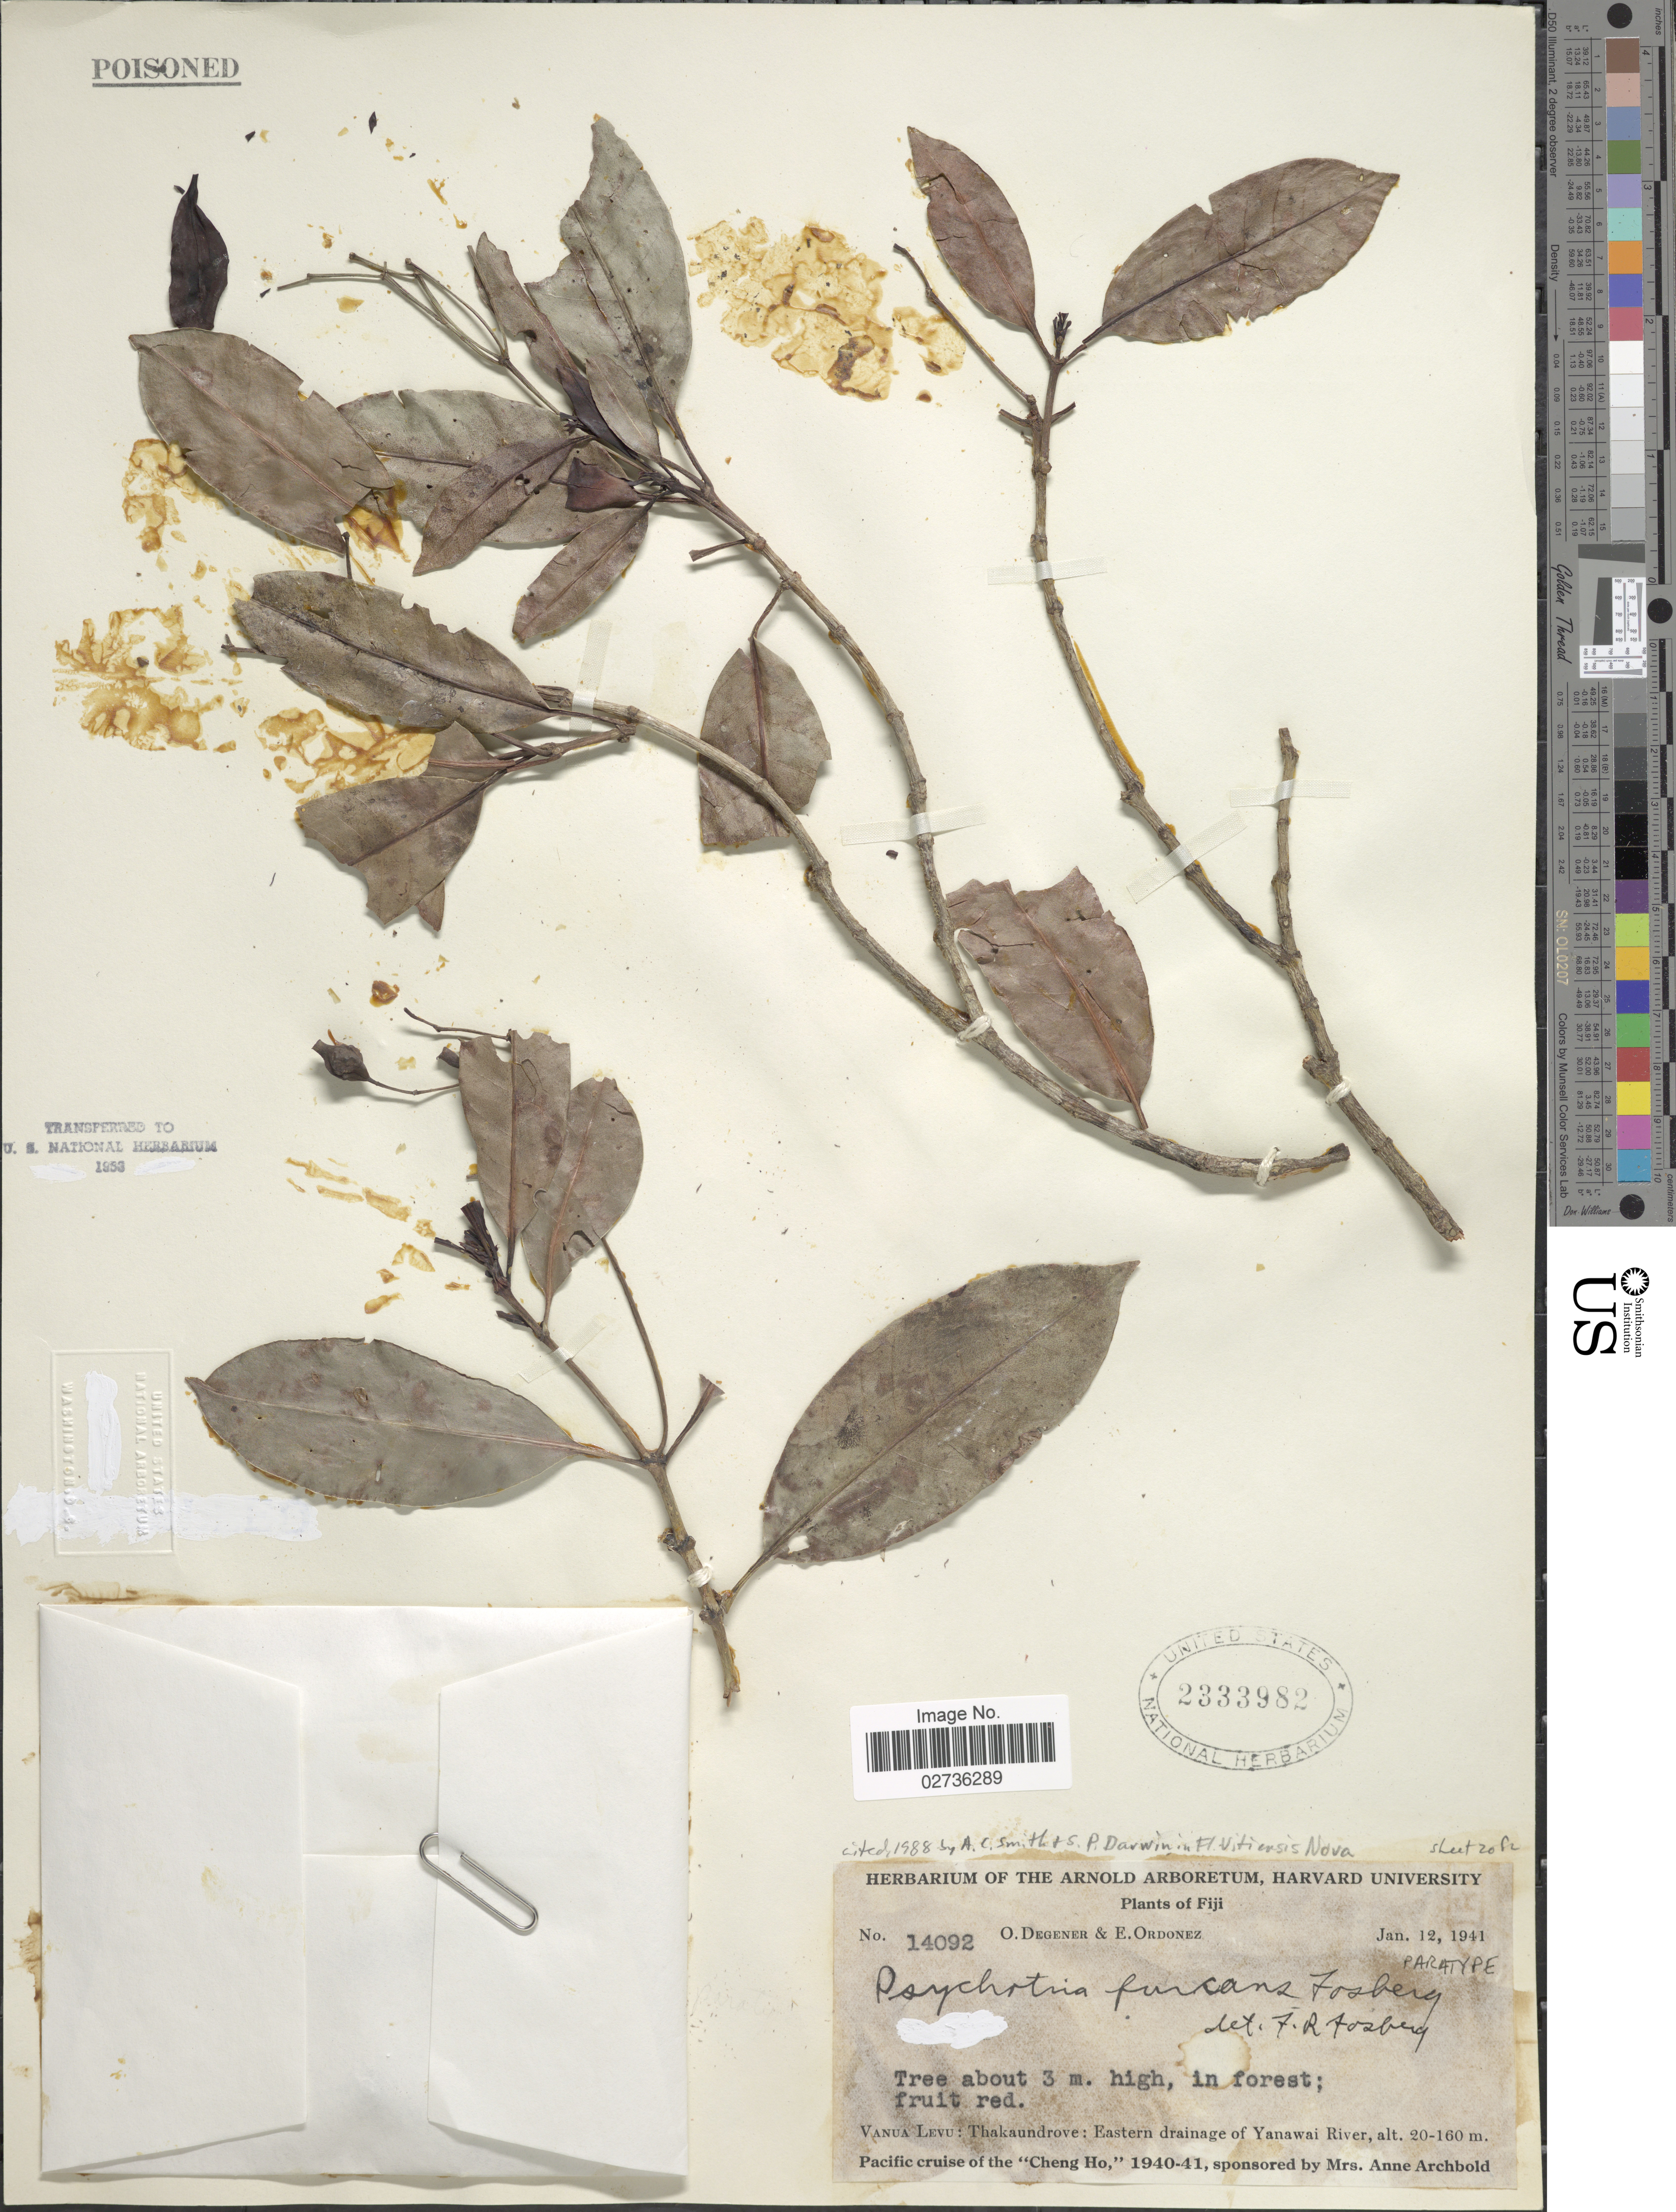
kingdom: Plantae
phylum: Tracheophyta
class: Magnoliopsida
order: Gentianales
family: Rubiaceae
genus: Psychotria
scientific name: Psychotria furcans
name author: Fosberg in A.C. Sm.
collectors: O. Degener & E. Ordonez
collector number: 14092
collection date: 1941-01-12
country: Fiji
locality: Vanua Levu: Thakaundrove: Eastern drainage of Yanawai River.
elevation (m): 20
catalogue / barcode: US 2333982